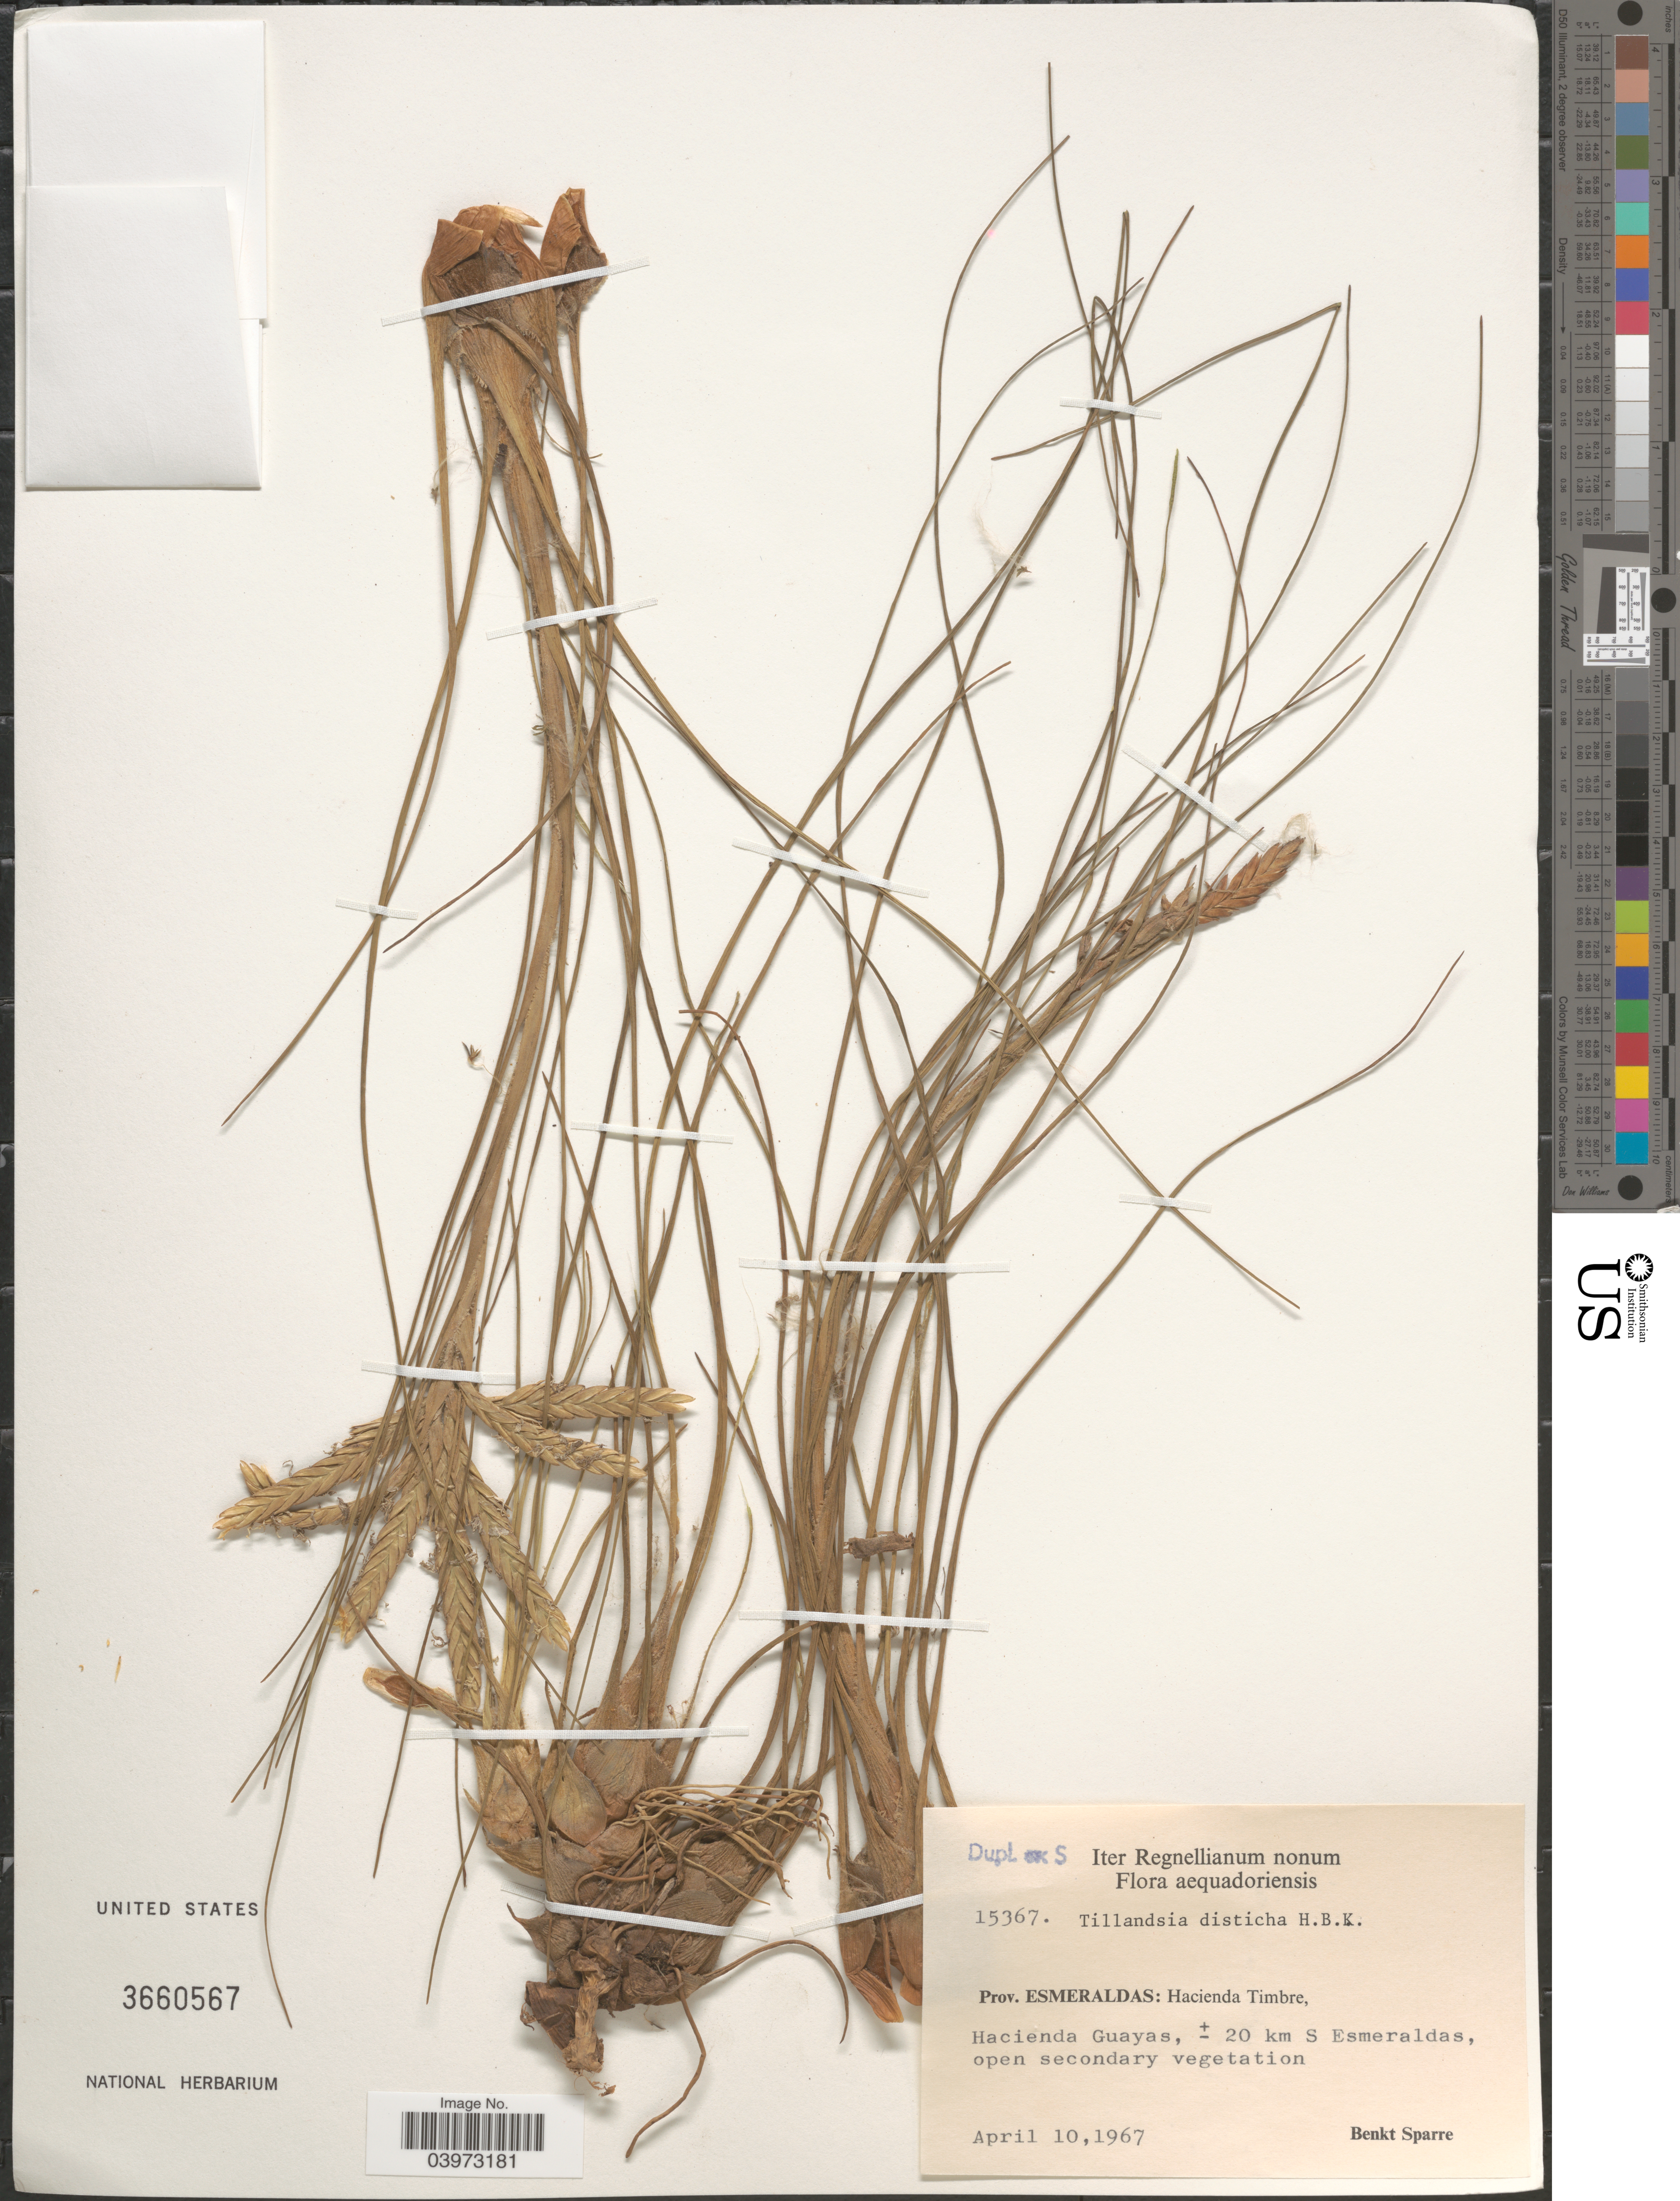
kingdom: Plantae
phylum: Tracheophyta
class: Liliopsida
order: Poales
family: Bromeliaceae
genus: Tillandsia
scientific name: Tillandsia disticha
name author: Kunth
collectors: B. Sparre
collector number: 15367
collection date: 1967-04-10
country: Ecuador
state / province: Esmeraldas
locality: Iter Regnellianum nonum. Aequadoriensis. Hacienda Timbre. Hacienda Guayas, ± 20 km S Esmeraldas.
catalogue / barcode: US 3660567